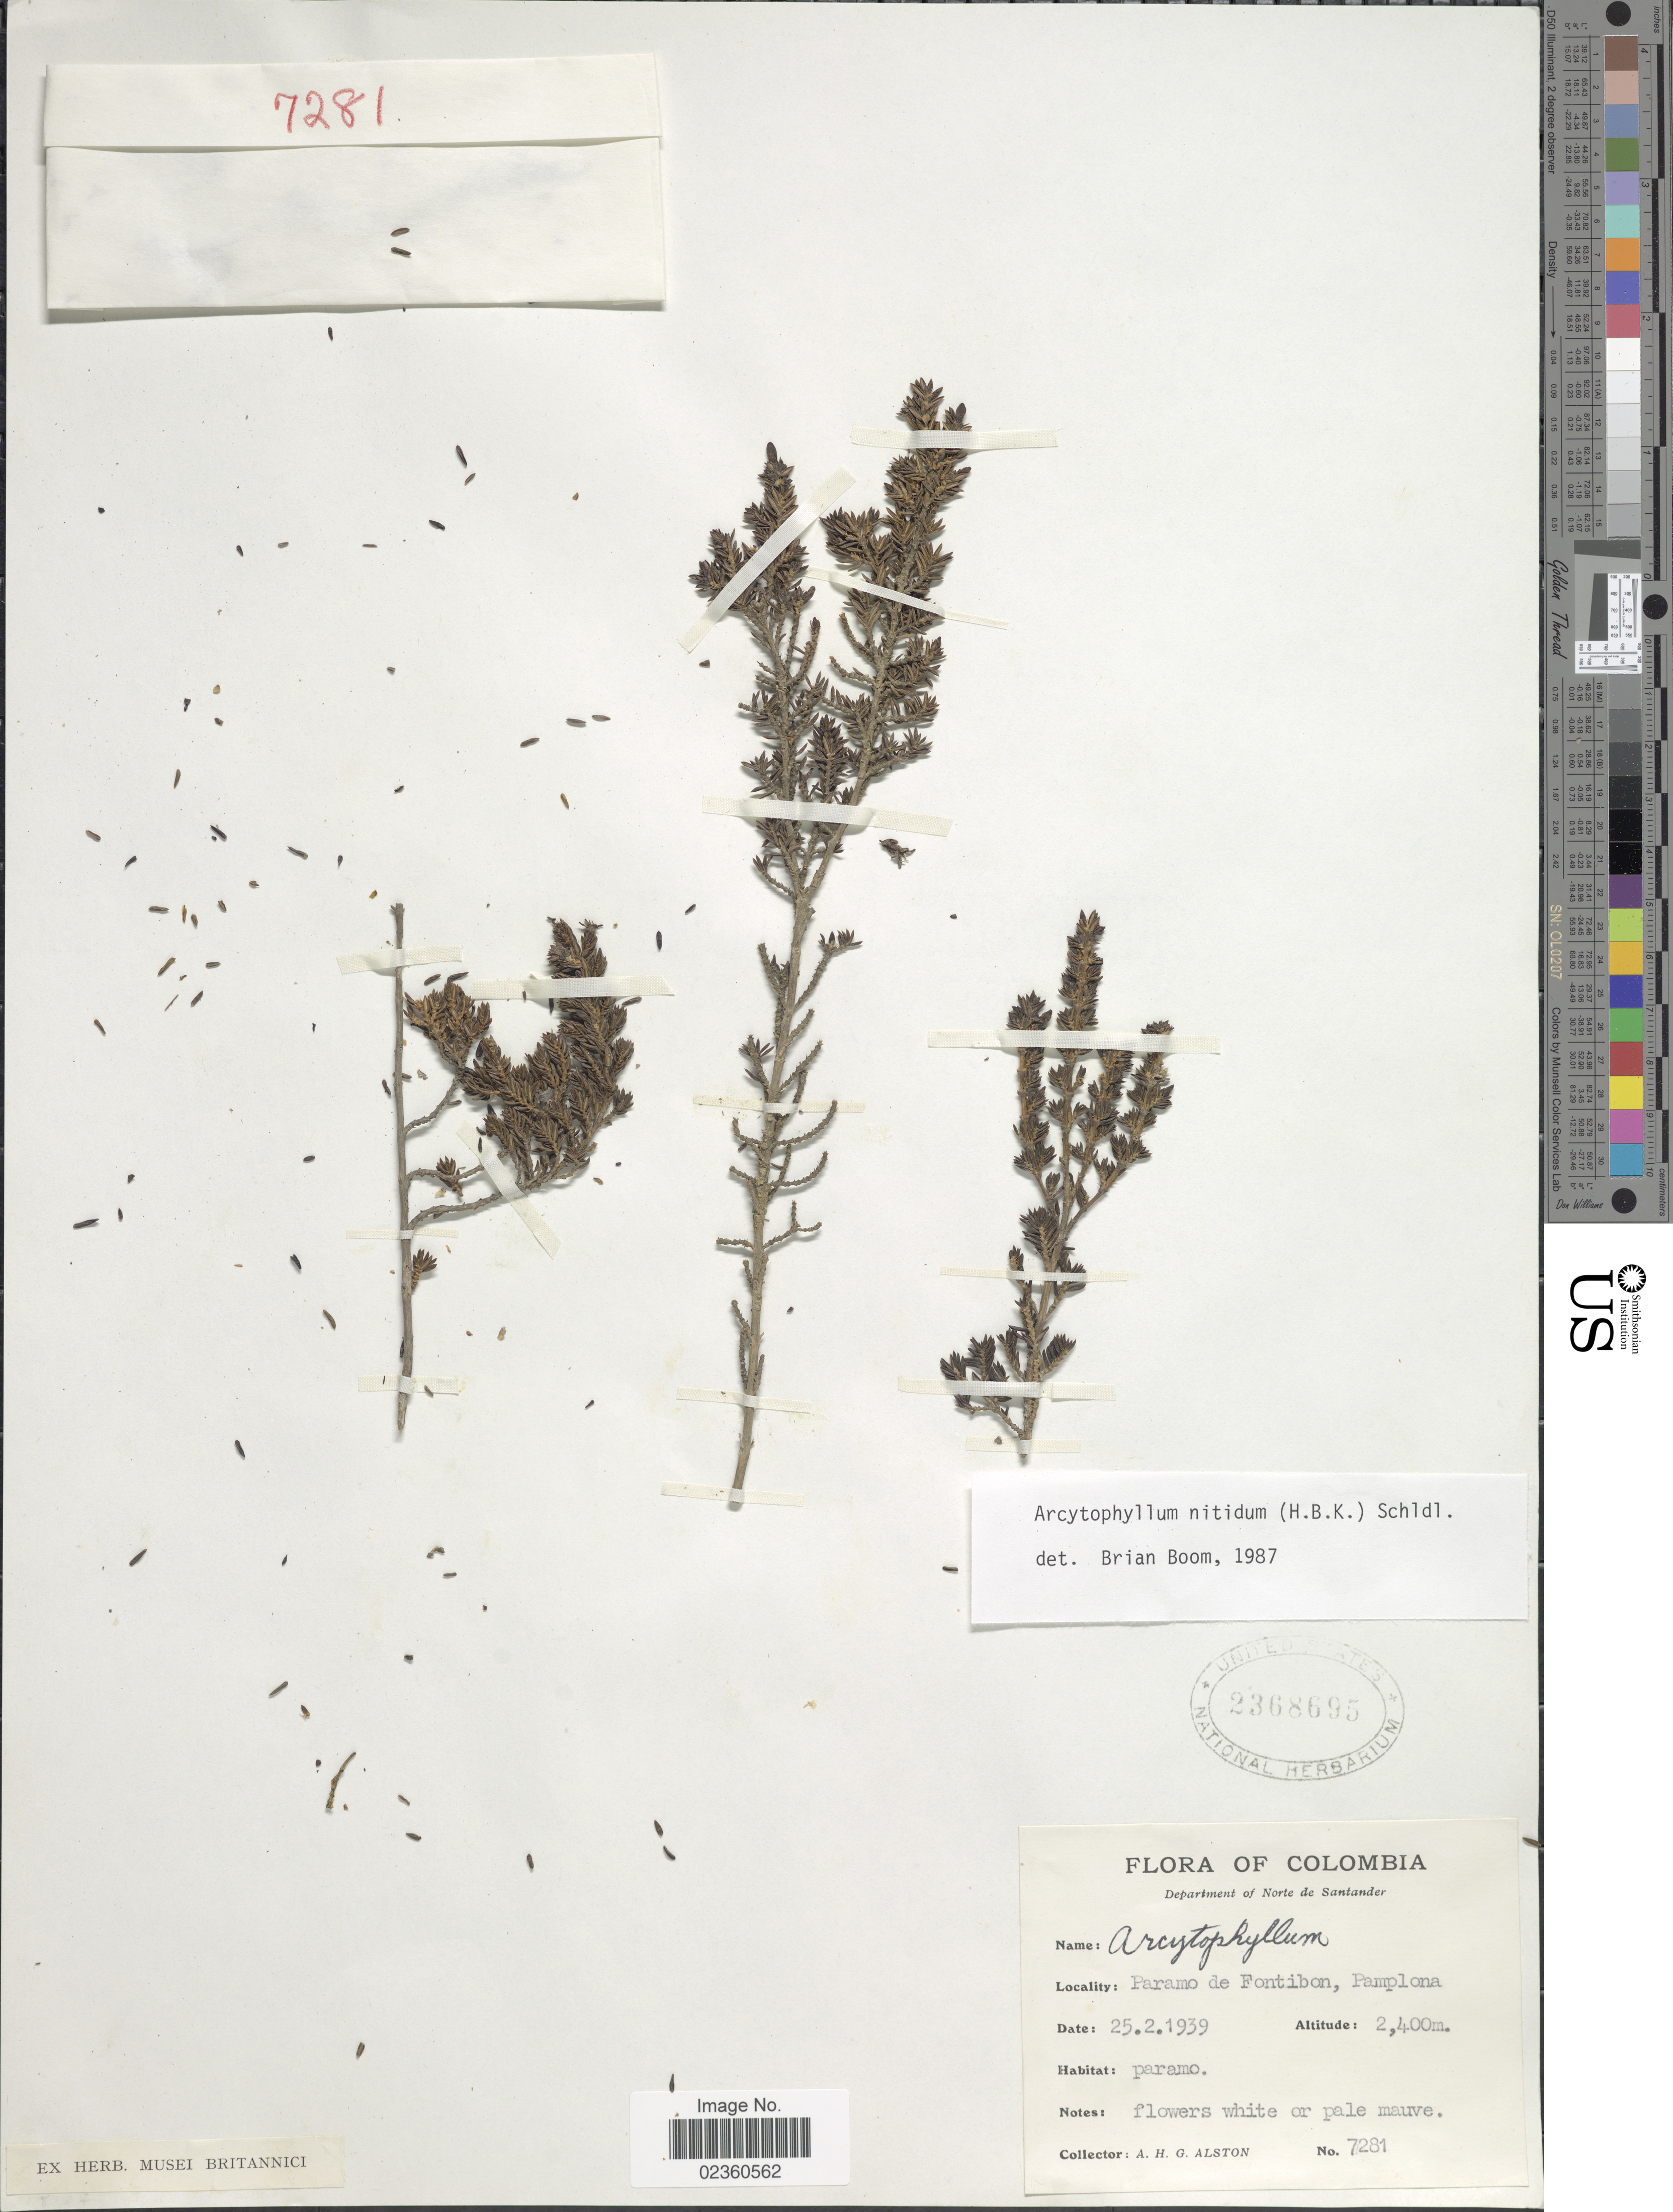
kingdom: Plantae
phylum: Tracheophyta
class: Magnoliopsida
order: Gentianales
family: Rubiaceae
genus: Arcytophyllum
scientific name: Arcytophyllum nitidum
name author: (Kunth) Schltdl.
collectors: A. H. Alston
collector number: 7281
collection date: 1939-02-25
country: Colombia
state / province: Norte de Santander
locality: Paramo de Fontibon, Pamplona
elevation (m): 2400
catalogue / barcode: US 2368695